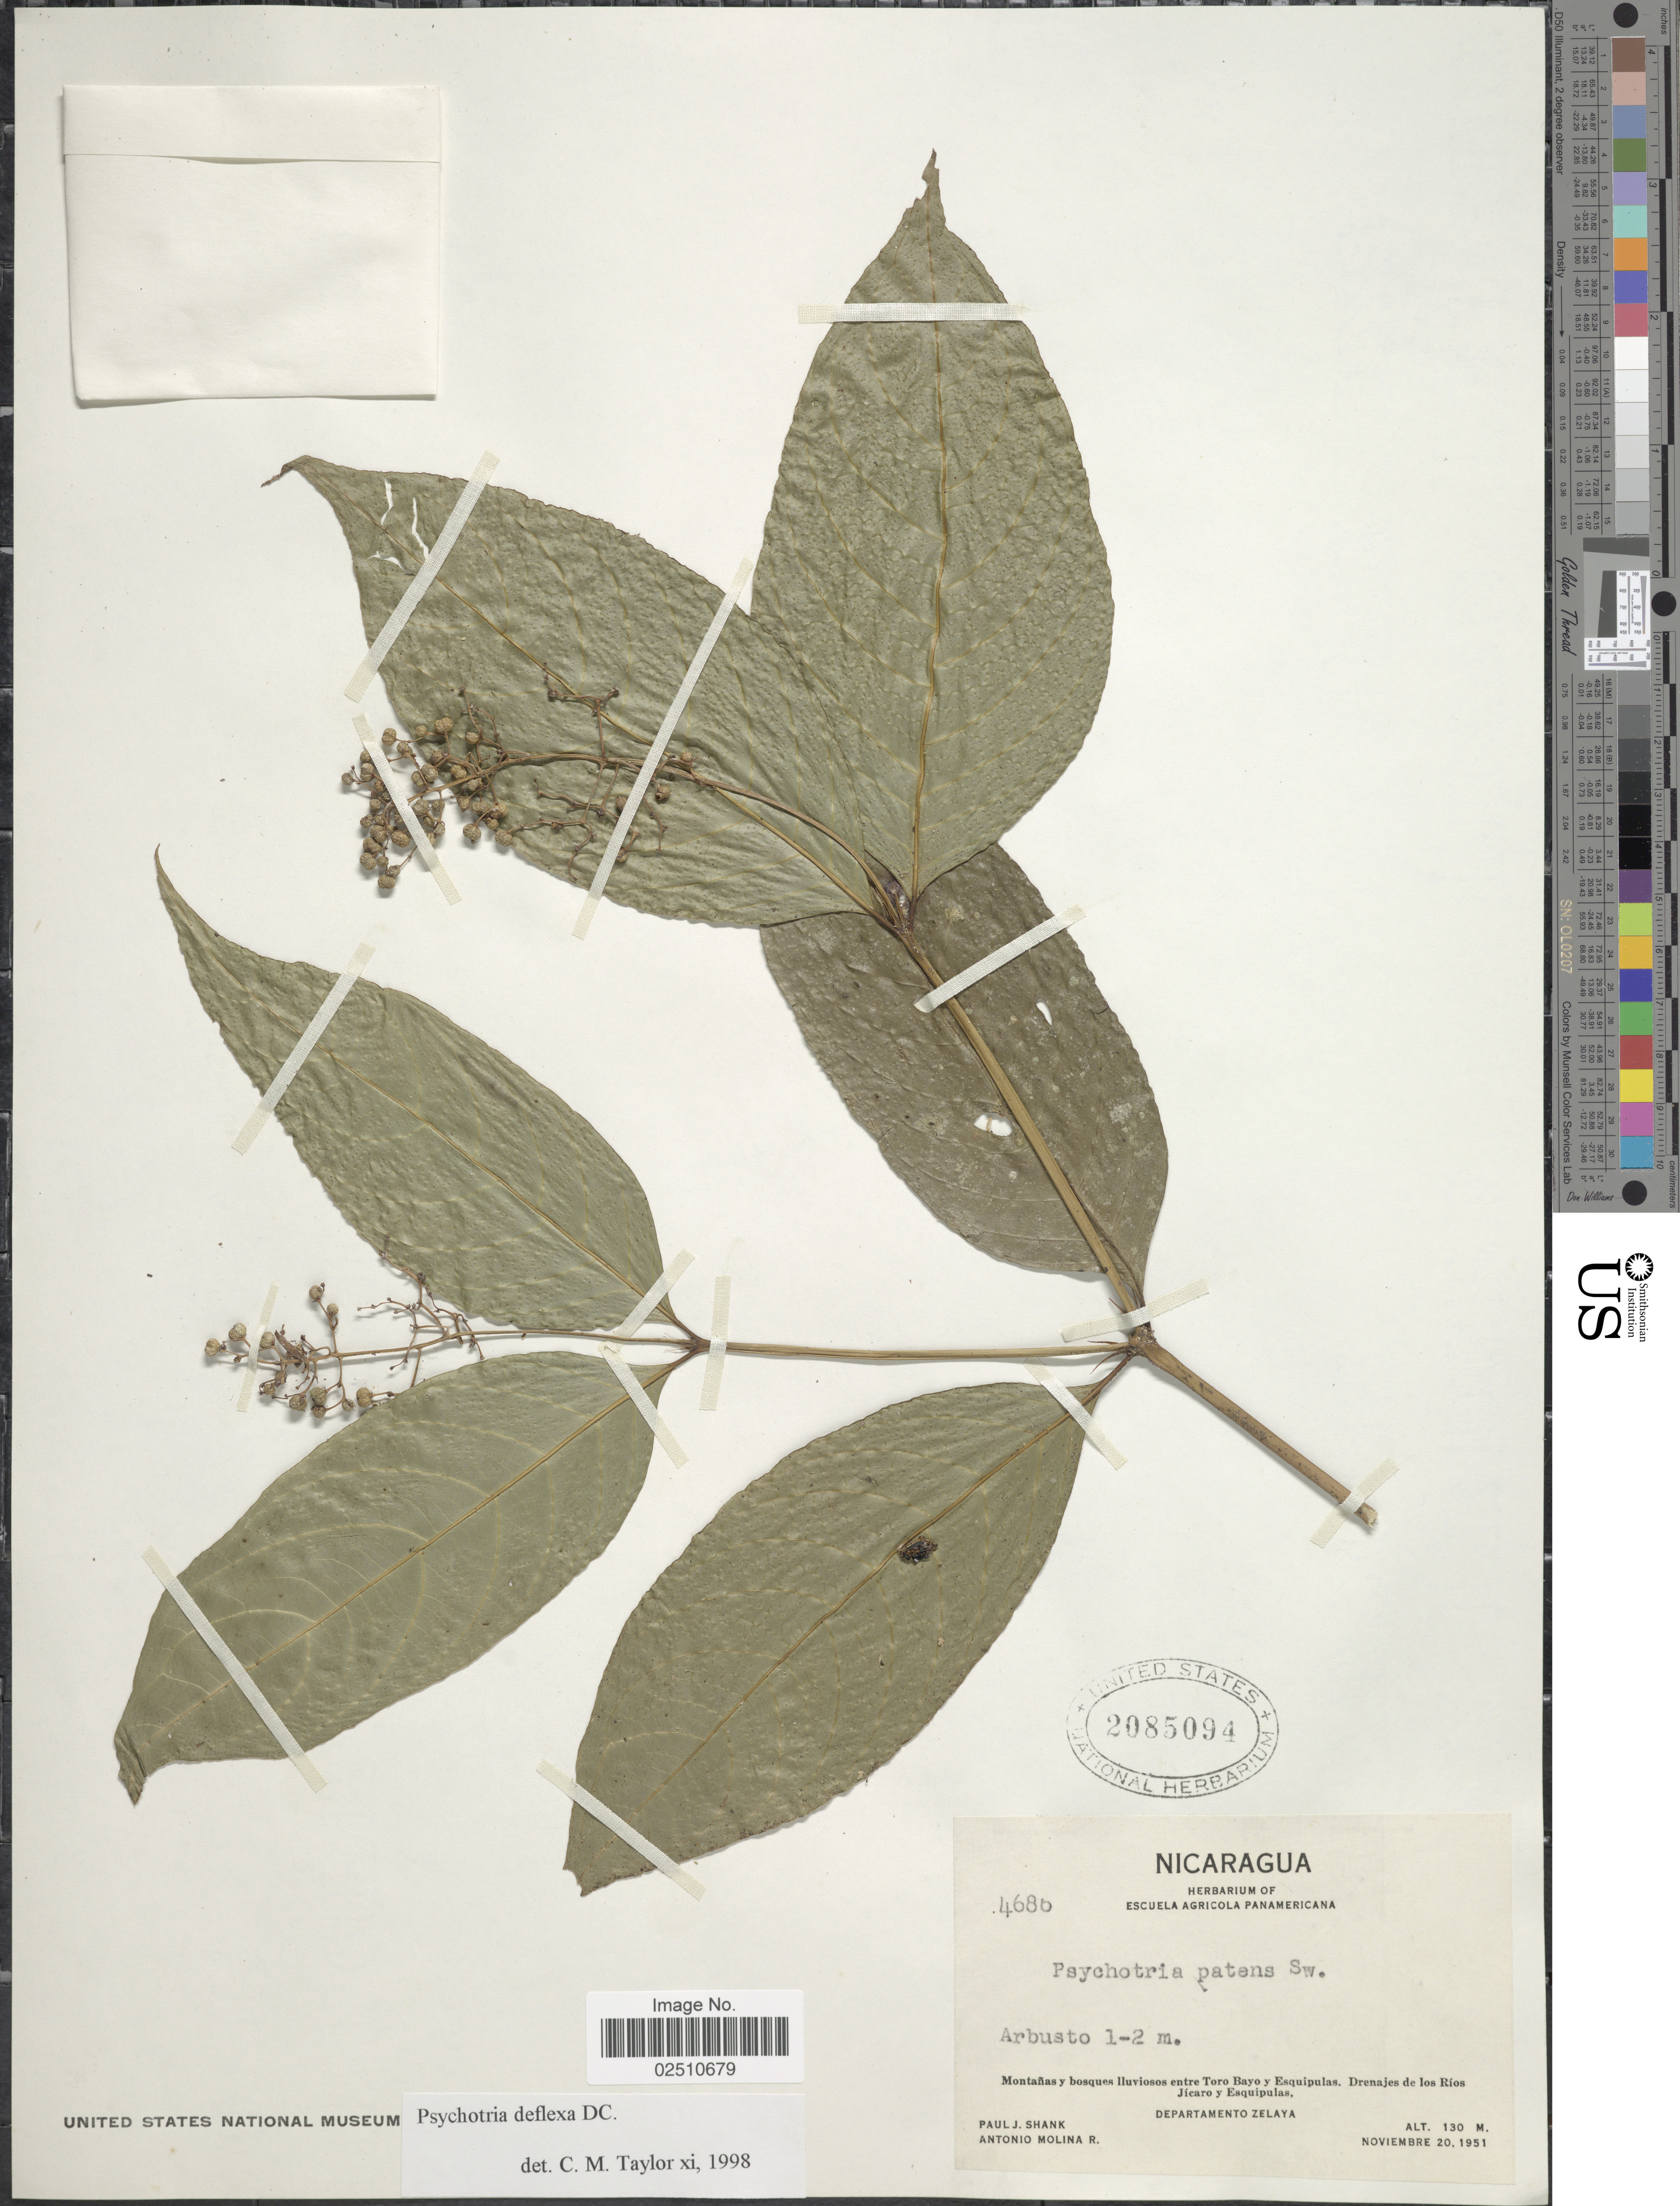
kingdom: Plantae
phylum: Tracheophyta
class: Magnoliopsida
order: Gentianales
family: Rubiaceae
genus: Psychotria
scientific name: Psychotria deflexa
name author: DC.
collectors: P. J. Shank & A. Molina R.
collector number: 4686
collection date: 1951-11-20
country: Nicaragua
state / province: Atlantico Norte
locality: Entre Toro Bayo y Esquipulas, drenajes de los Rios Jicaro y Esquipulas, Departamento Zelaya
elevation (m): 130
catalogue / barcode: US 2085094